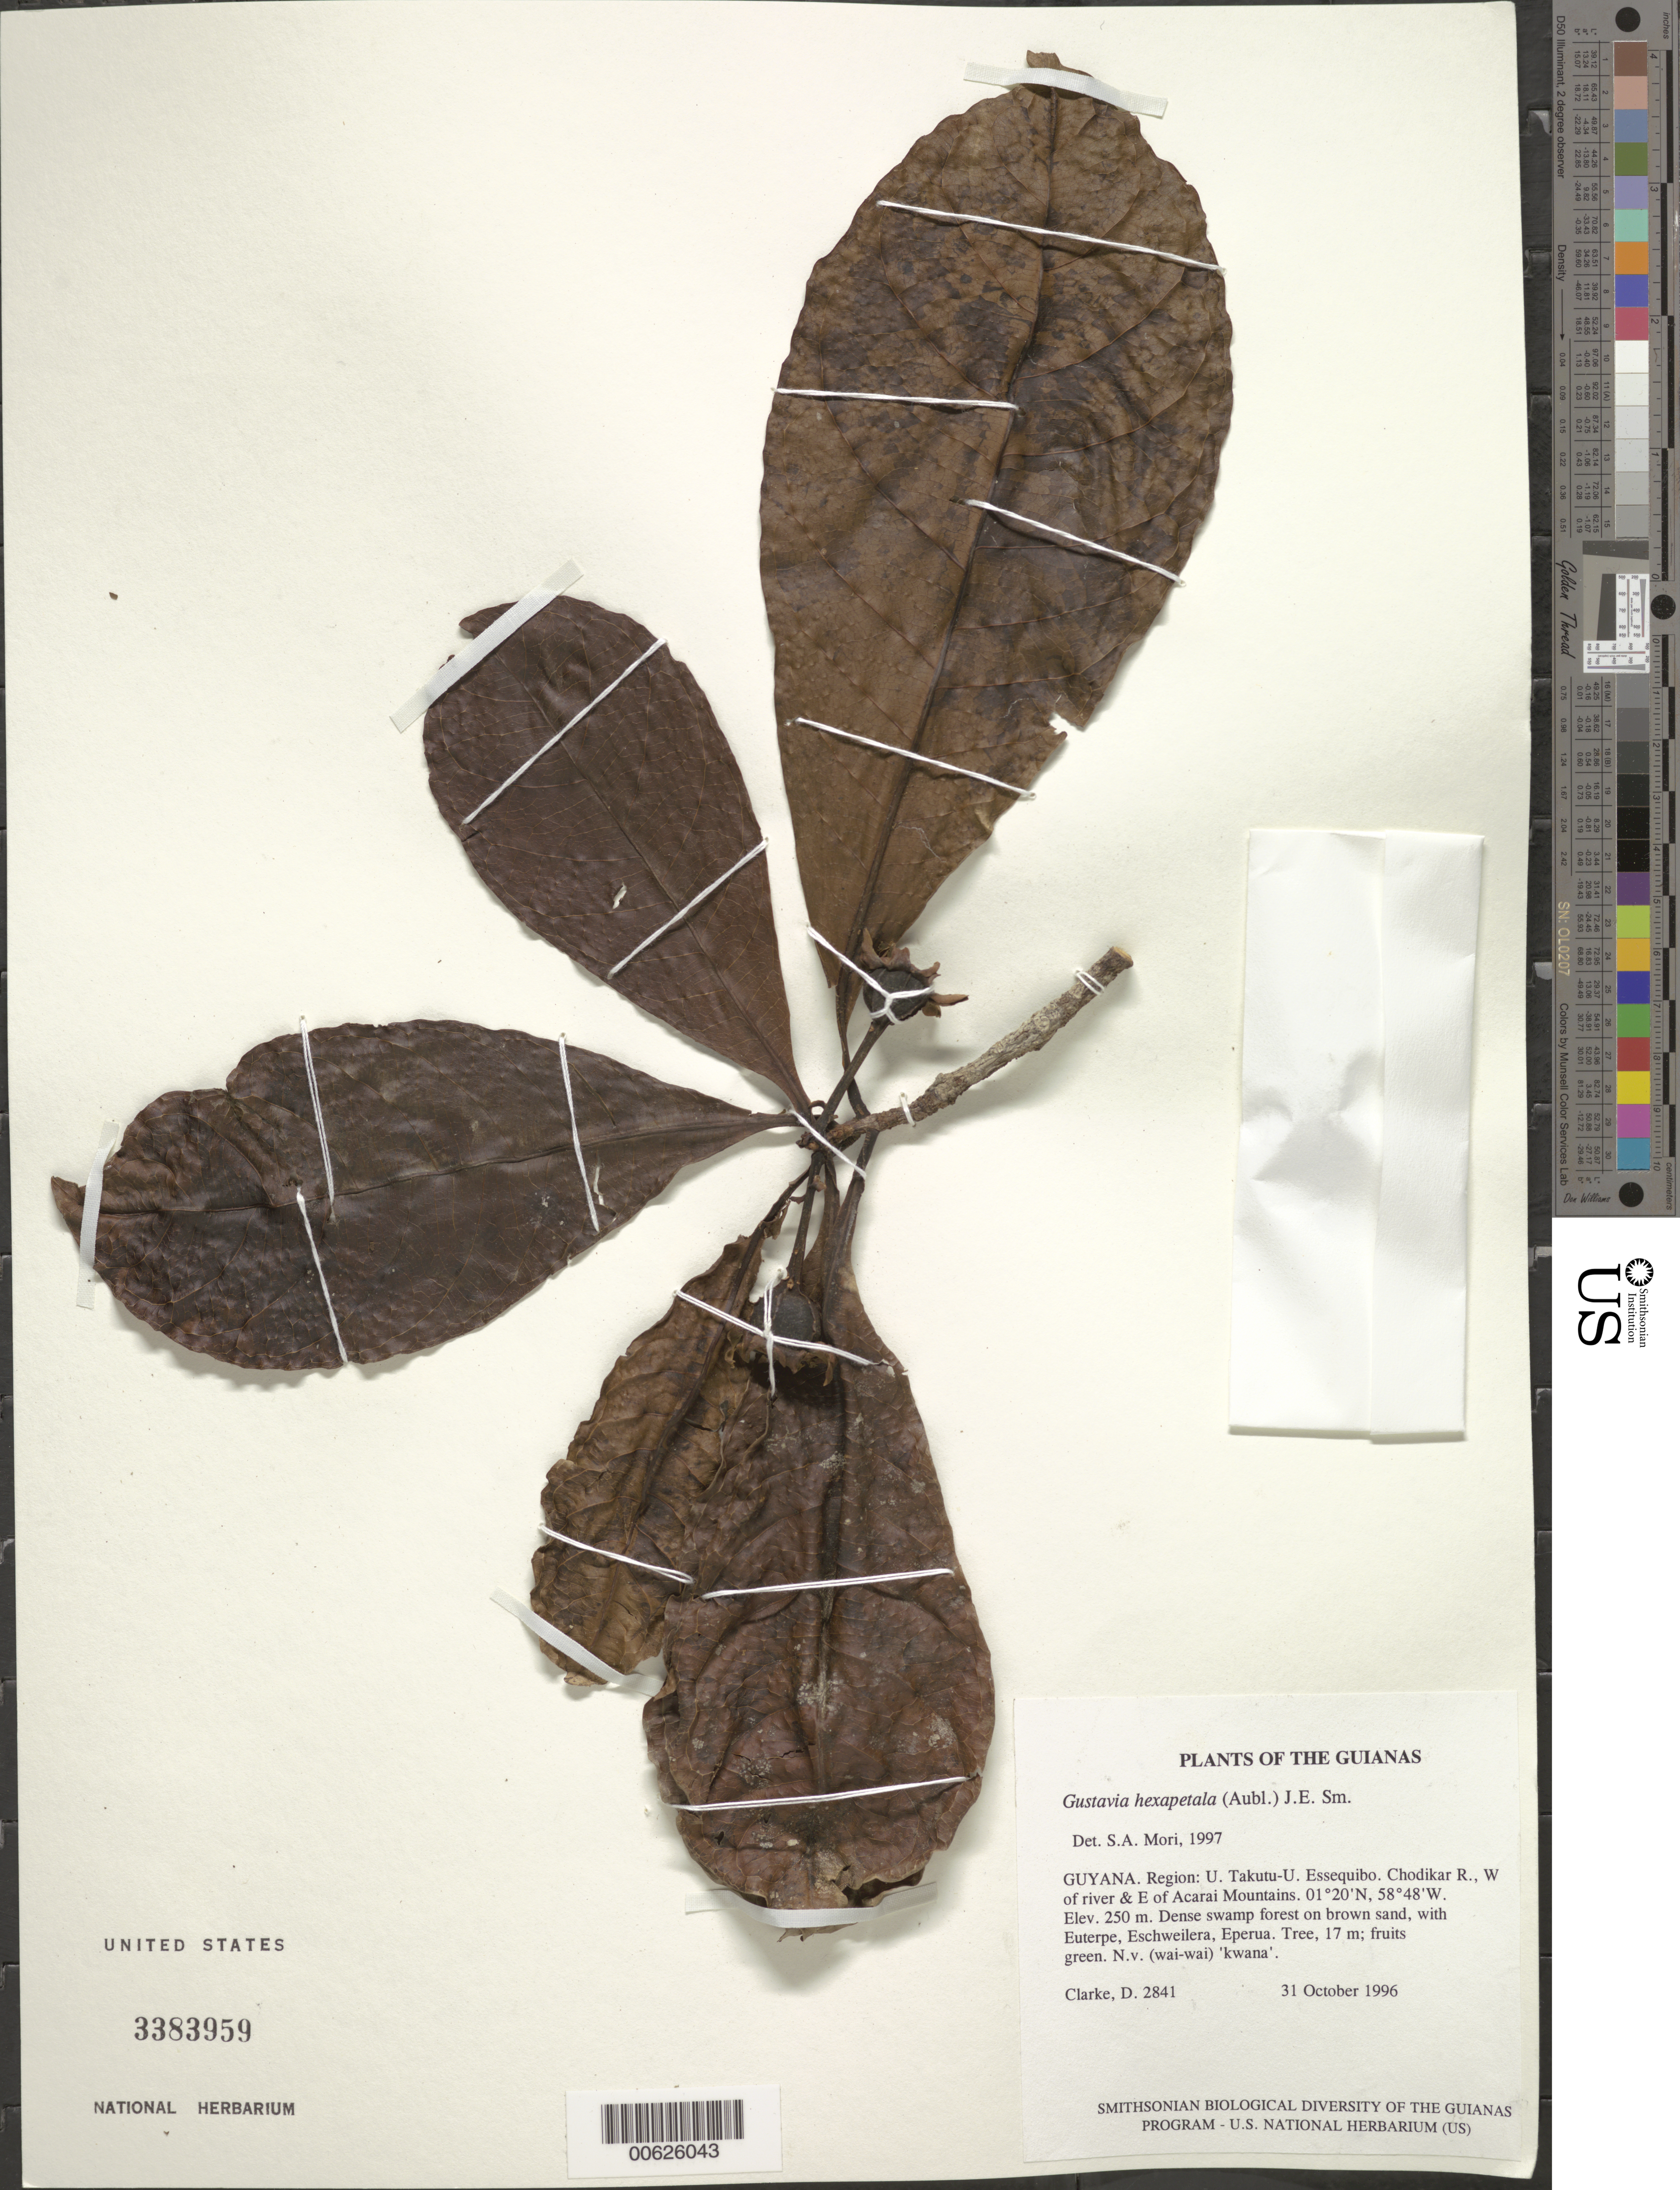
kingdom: Plantae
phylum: Tracheophyta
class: Magnoliopsida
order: Ericales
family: Lecythidaceae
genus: Gustavia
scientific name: Gustavia hexapetala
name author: (Aubl.) Sm.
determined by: Mori, Scott A.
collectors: H. D. Clarke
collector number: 2841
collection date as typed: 31 October 1996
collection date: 1996-10-31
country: Guyana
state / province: U. Takutu-U. Essequibo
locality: Chodikar R., W of river & E of Acarai Mountains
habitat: Dense swamp forest on brown sand, with Euterpe, Eschweilera, Eperua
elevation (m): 250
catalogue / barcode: US 3383959